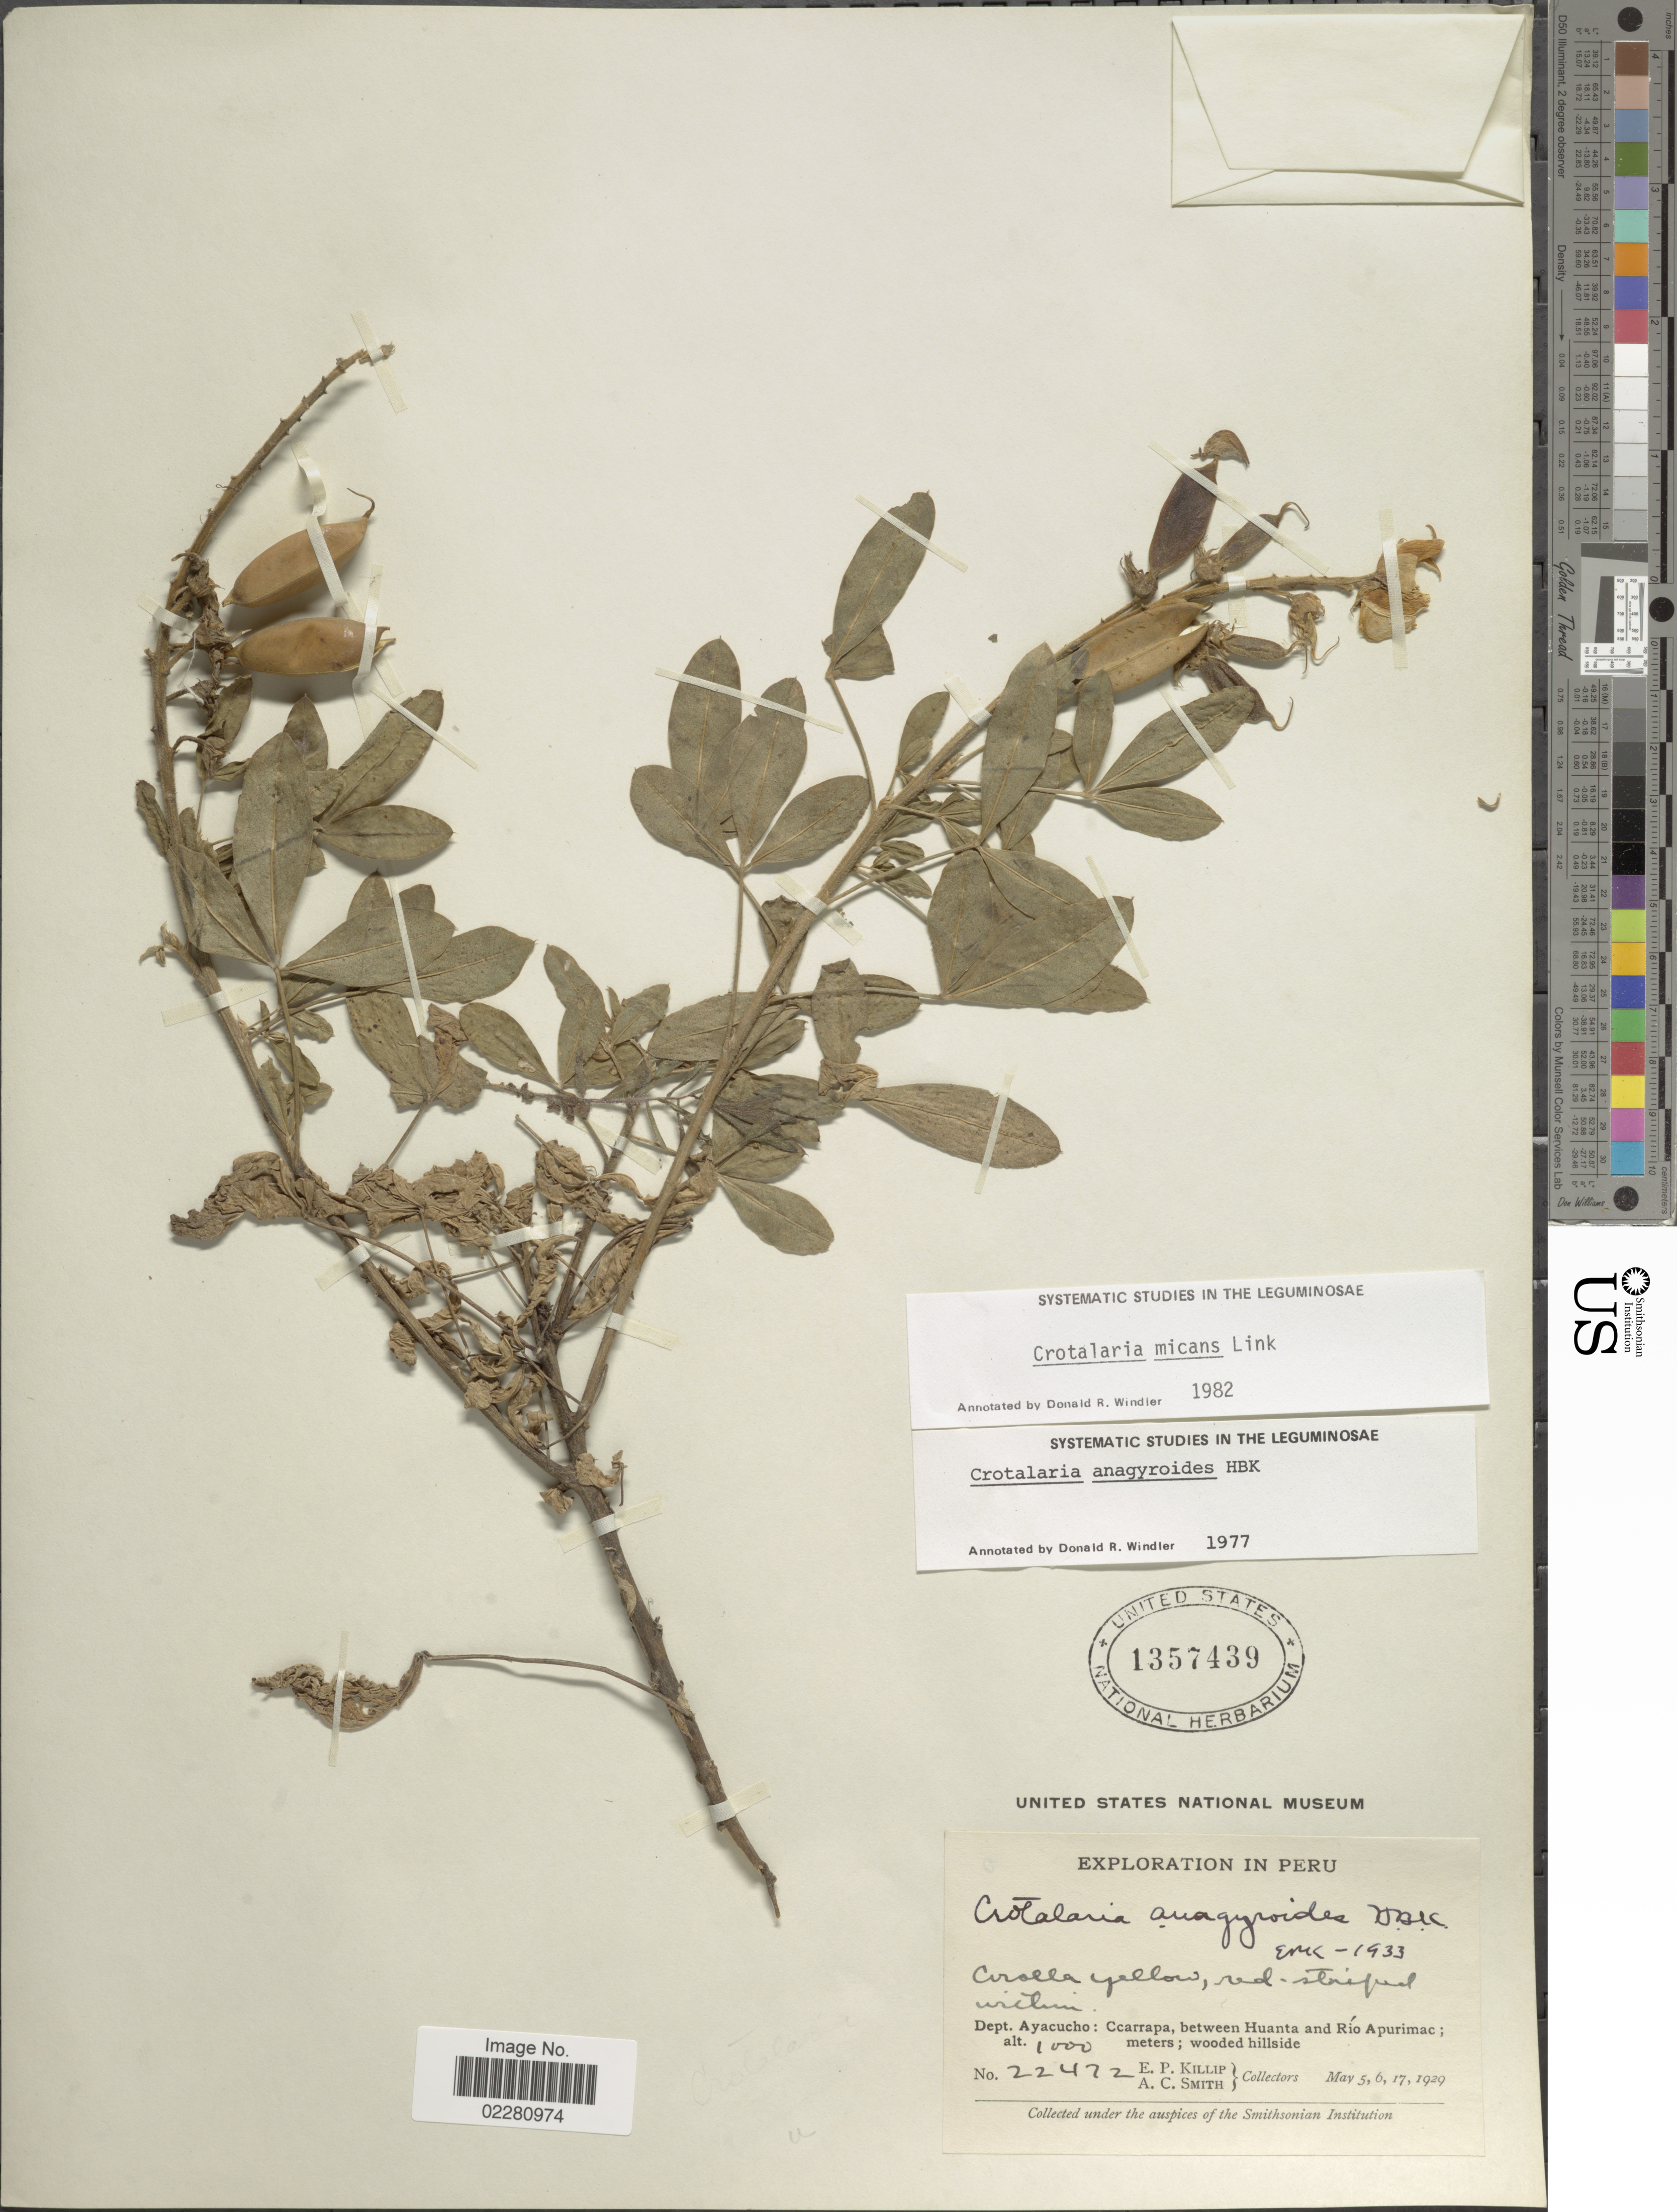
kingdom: Plantae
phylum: Tracheophyta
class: Magnoliopsida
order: Fabales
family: Fabaceae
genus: Crotalaria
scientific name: Crotalaria micans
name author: Link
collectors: E. P. Killip & A. C. Smith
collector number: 22472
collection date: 1929-05-05/1929-05-17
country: Peru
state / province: Ayacucho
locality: Ccarrapa, between Huanta and Rio Apurimac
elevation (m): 1000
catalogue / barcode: US 1357439